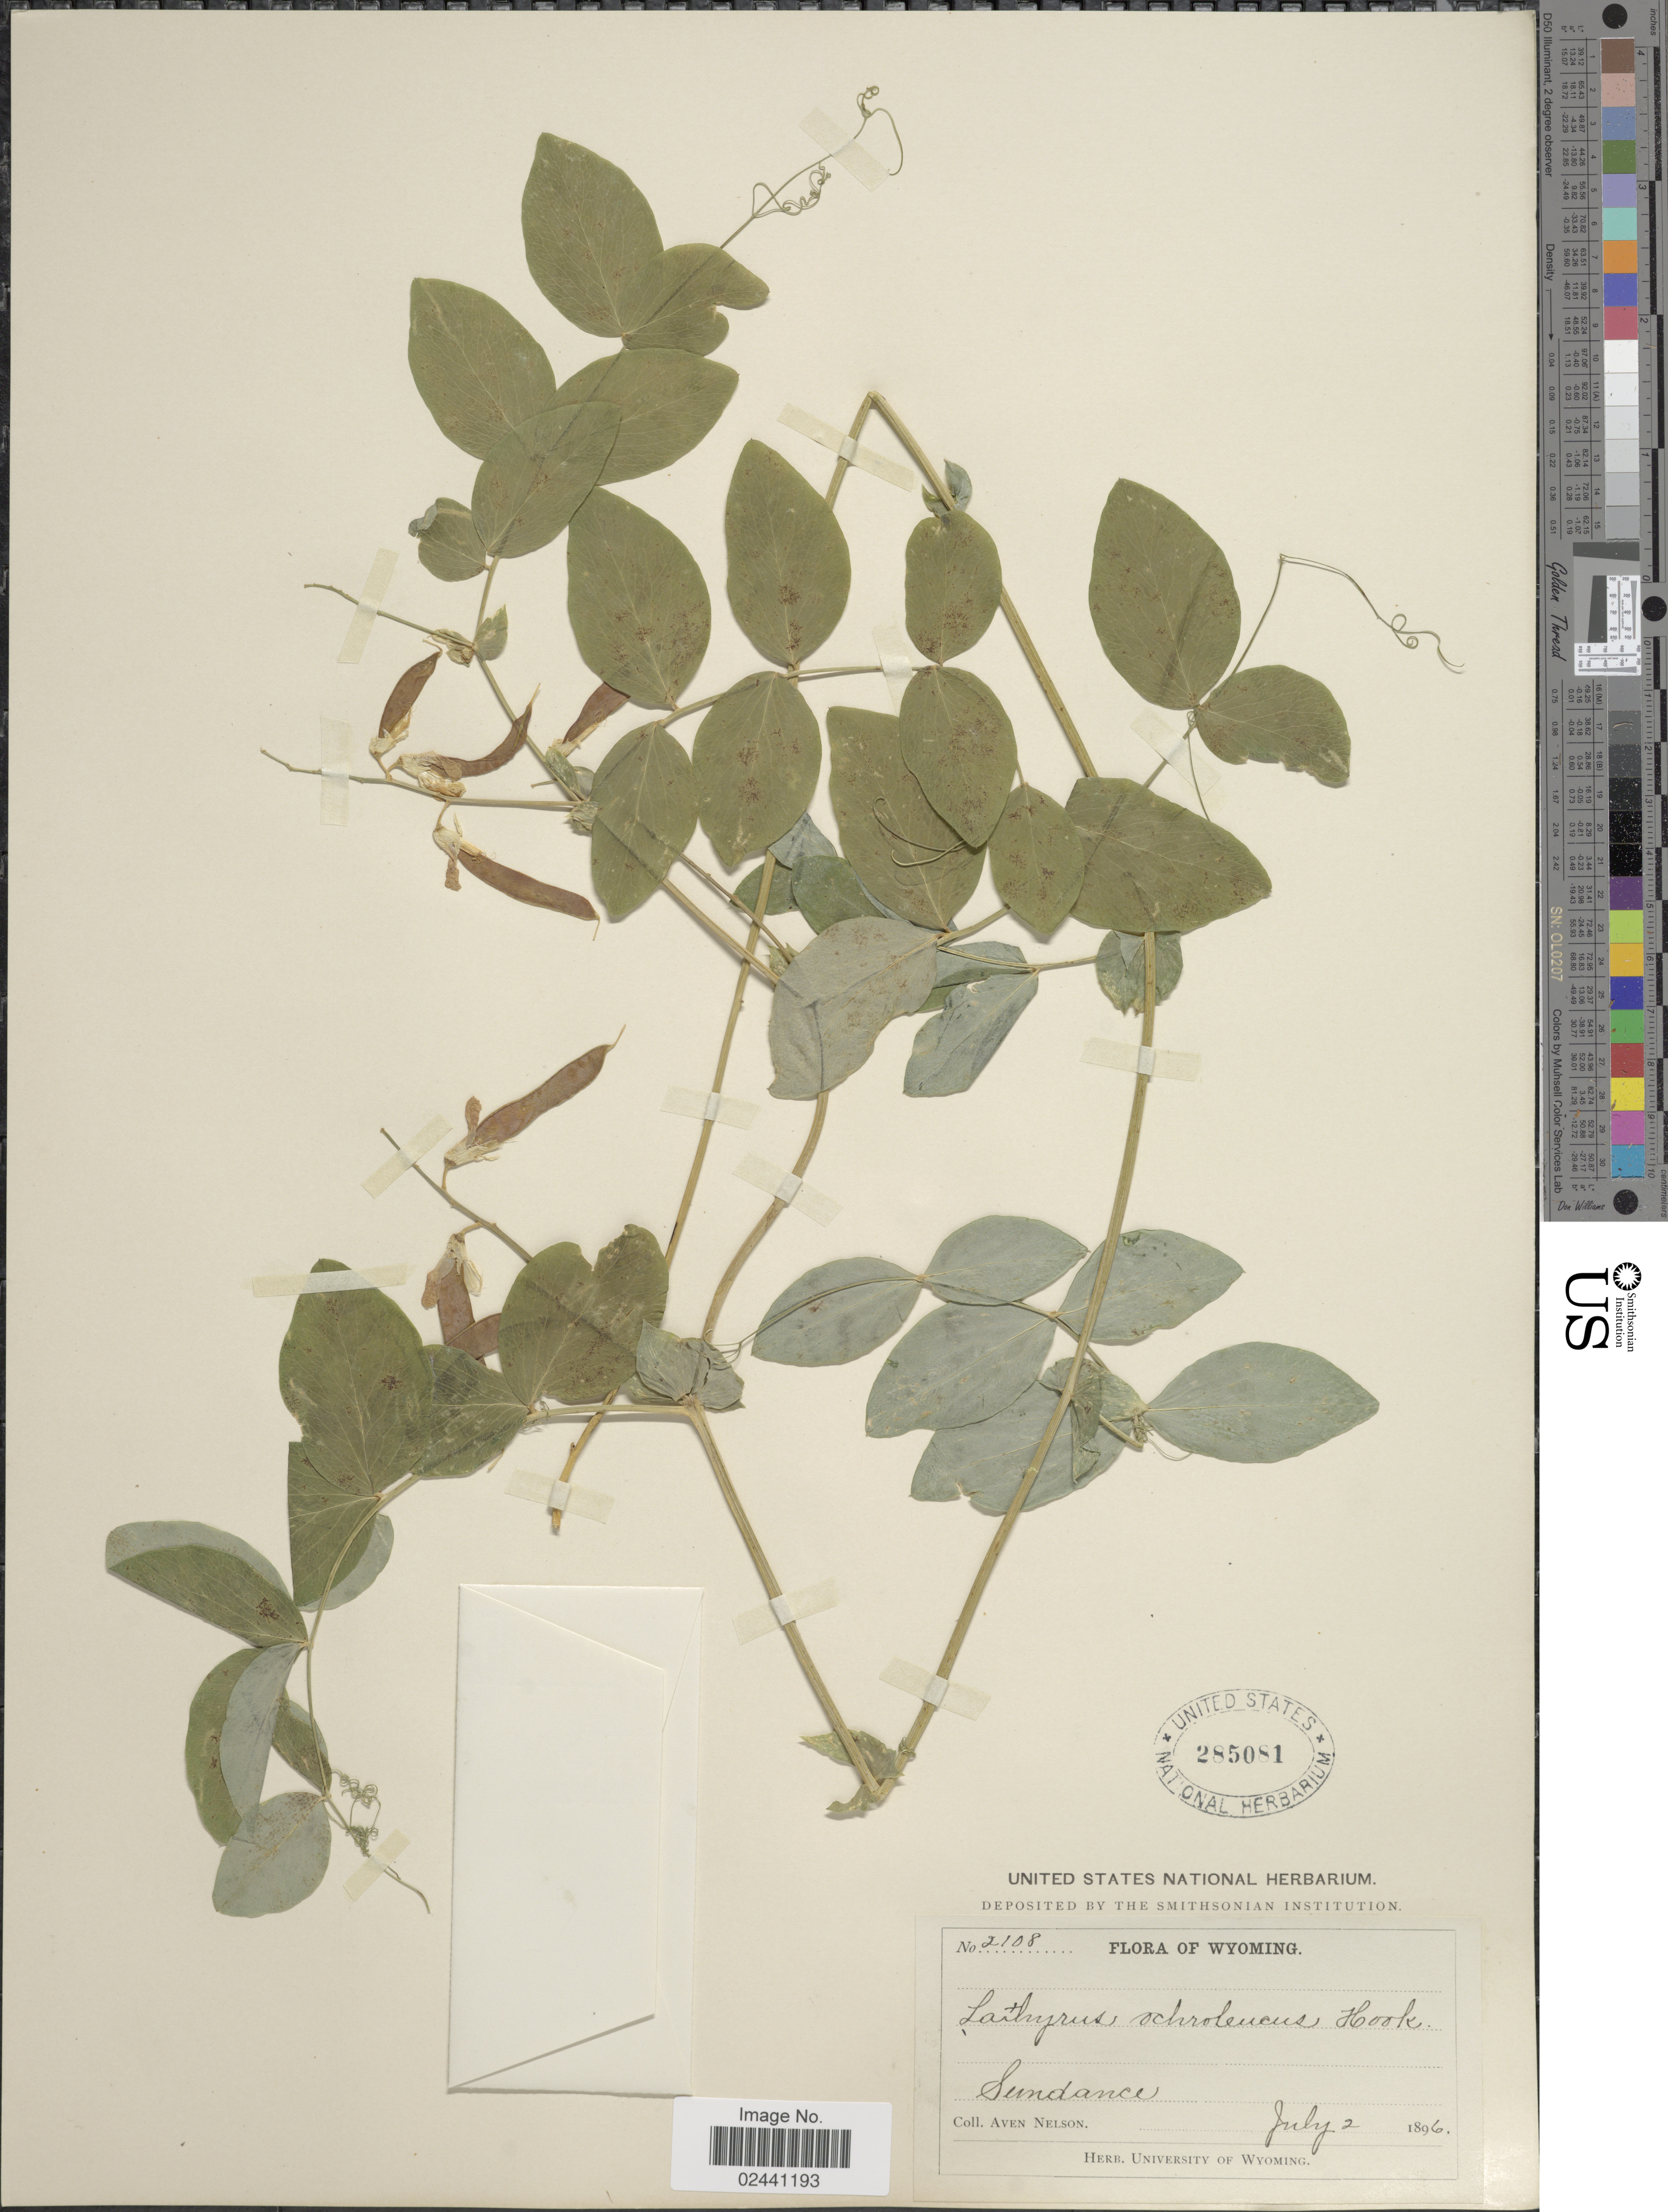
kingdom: Plantae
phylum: Tracheophyta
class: Magnoliopsida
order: Fabales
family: Fabaceae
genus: Lathyrus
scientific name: Lathyrus ochroleucus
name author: Hook.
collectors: A. Nelson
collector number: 2108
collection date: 1896-07-02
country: United States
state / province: Wyoming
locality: Sundance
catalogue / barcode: US 285081